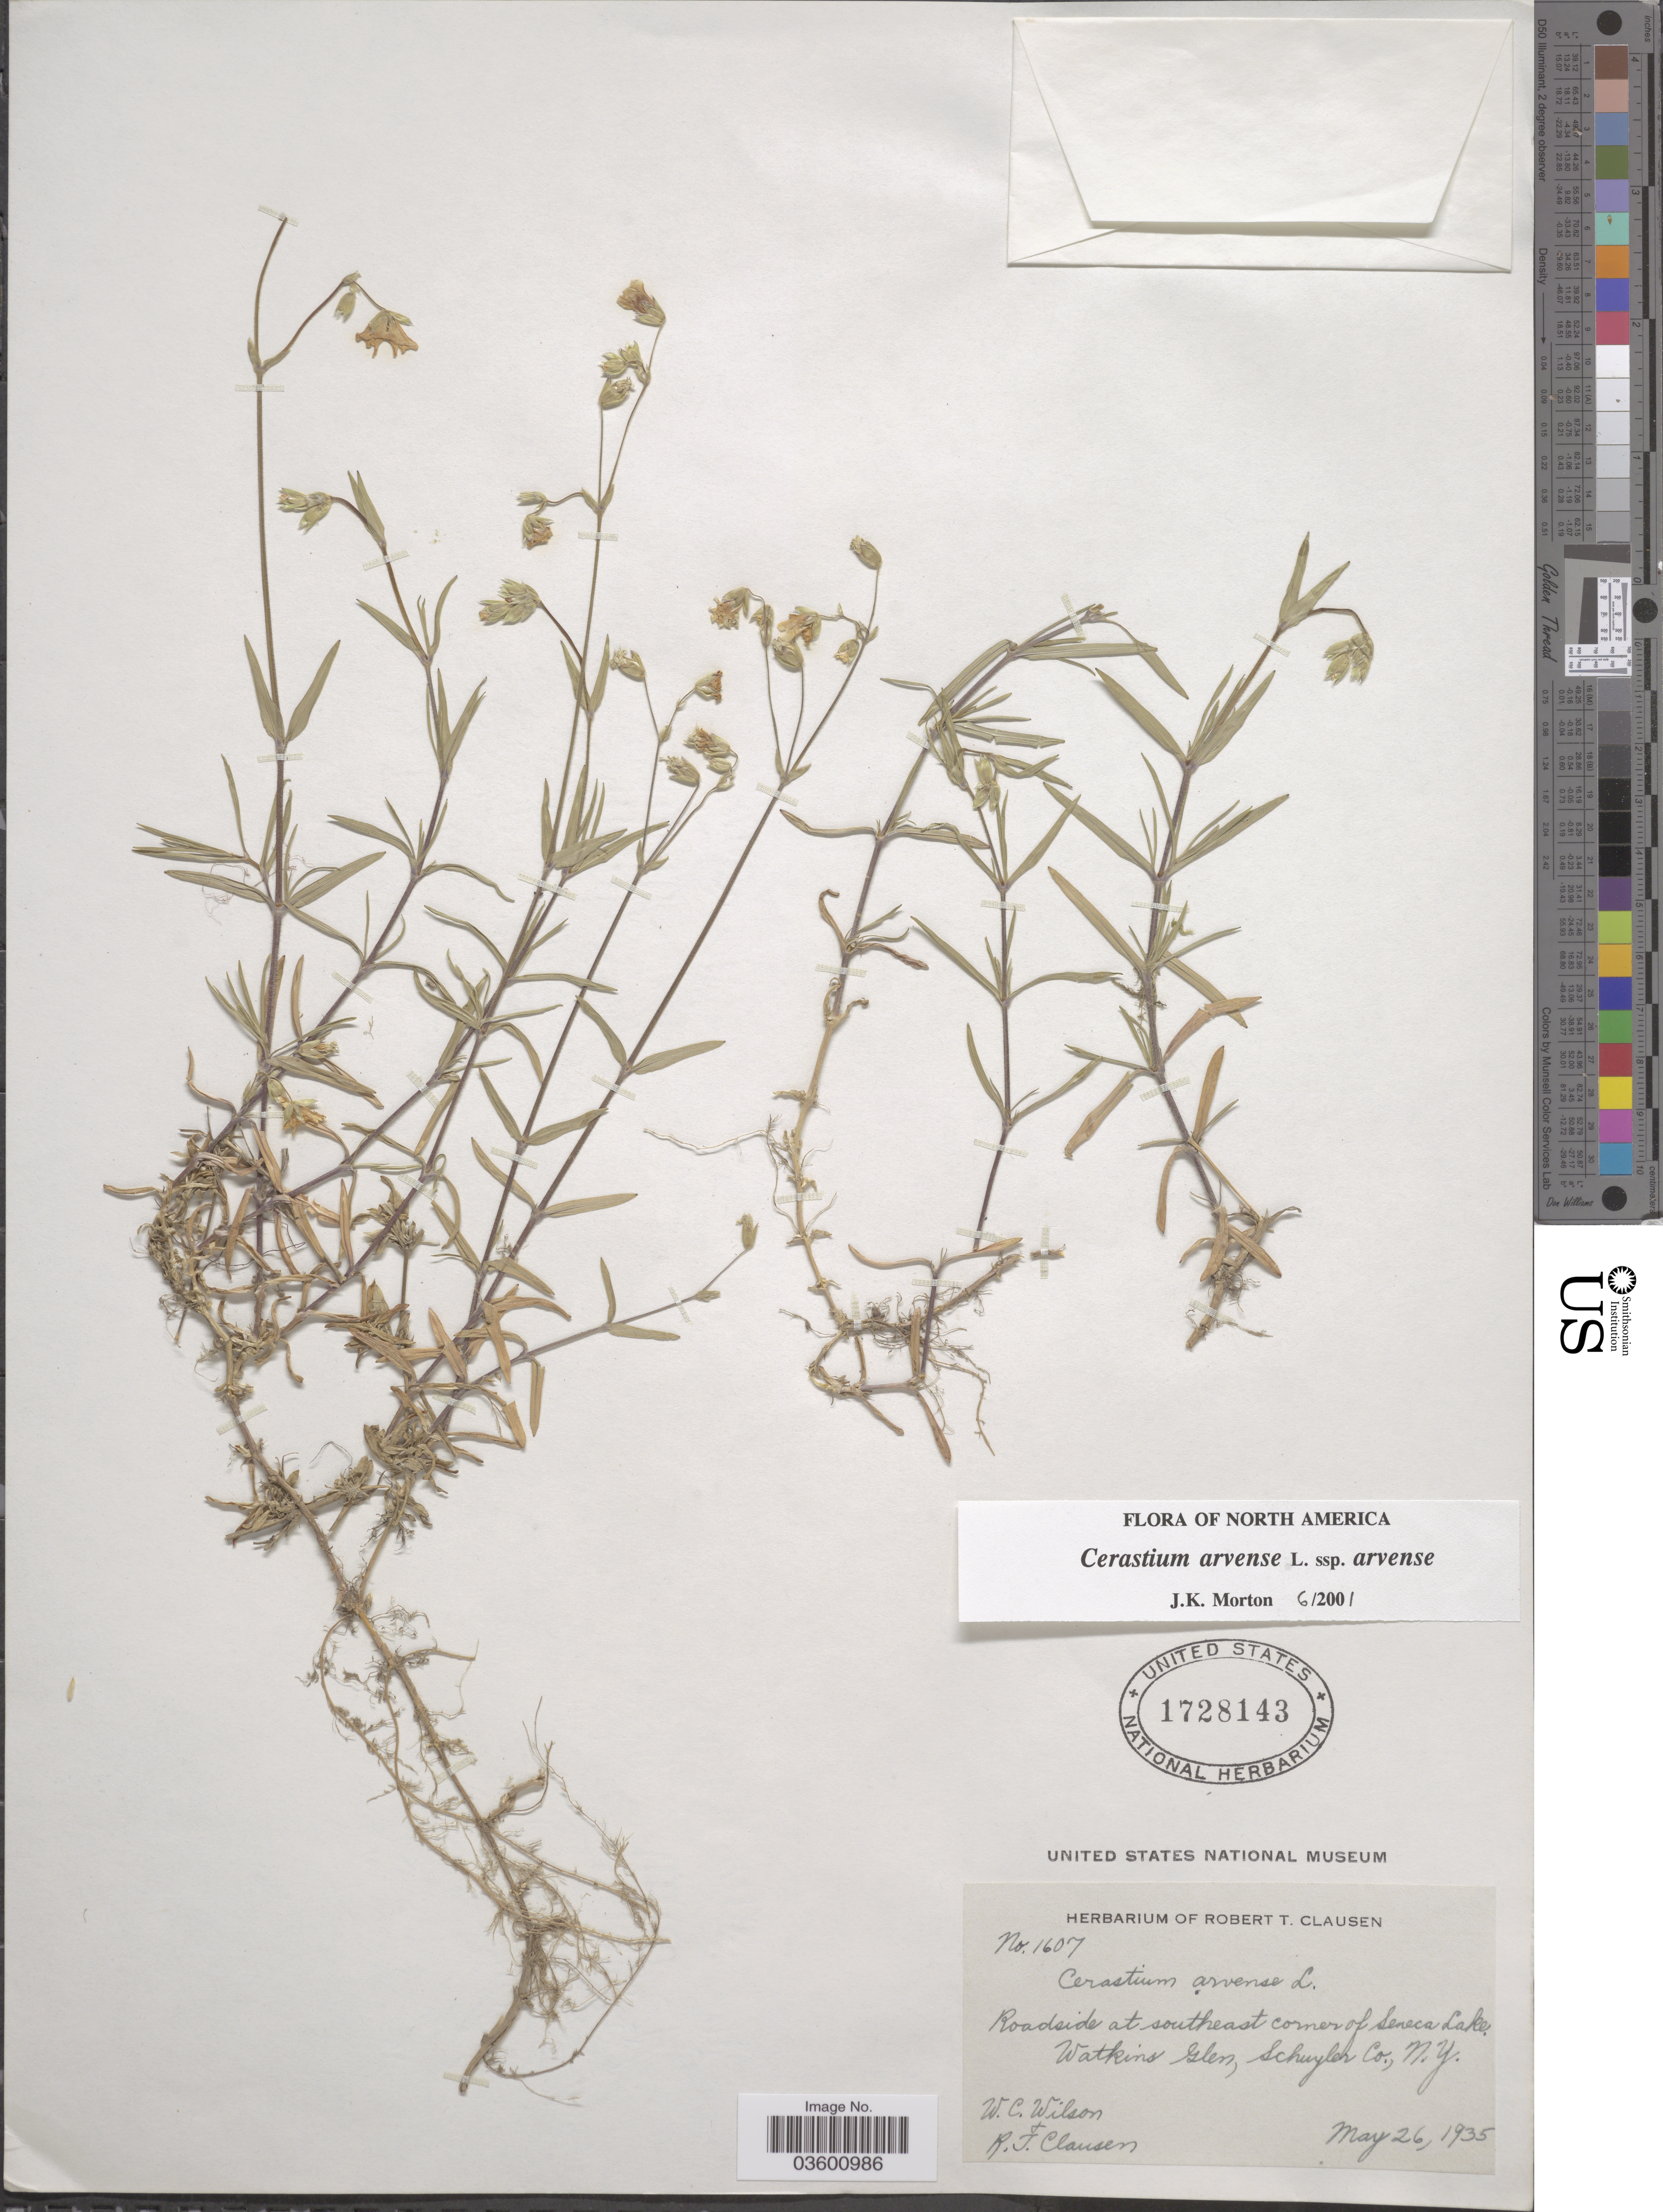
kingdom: Plantae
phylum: Tracheophyta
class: Magnoliopsida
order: Caryophyllales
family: Caryophyllaceae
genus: Cerastium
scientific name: Cerastium arvense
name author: L.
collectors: W. Wilson & R. T. Clausen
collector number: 1607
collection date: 1935-05-26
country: United States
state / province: New York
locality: Roadside at southeast corner of Seneca Lake. Watkins Glen, Schuyler Co.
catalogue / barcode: US 1728143